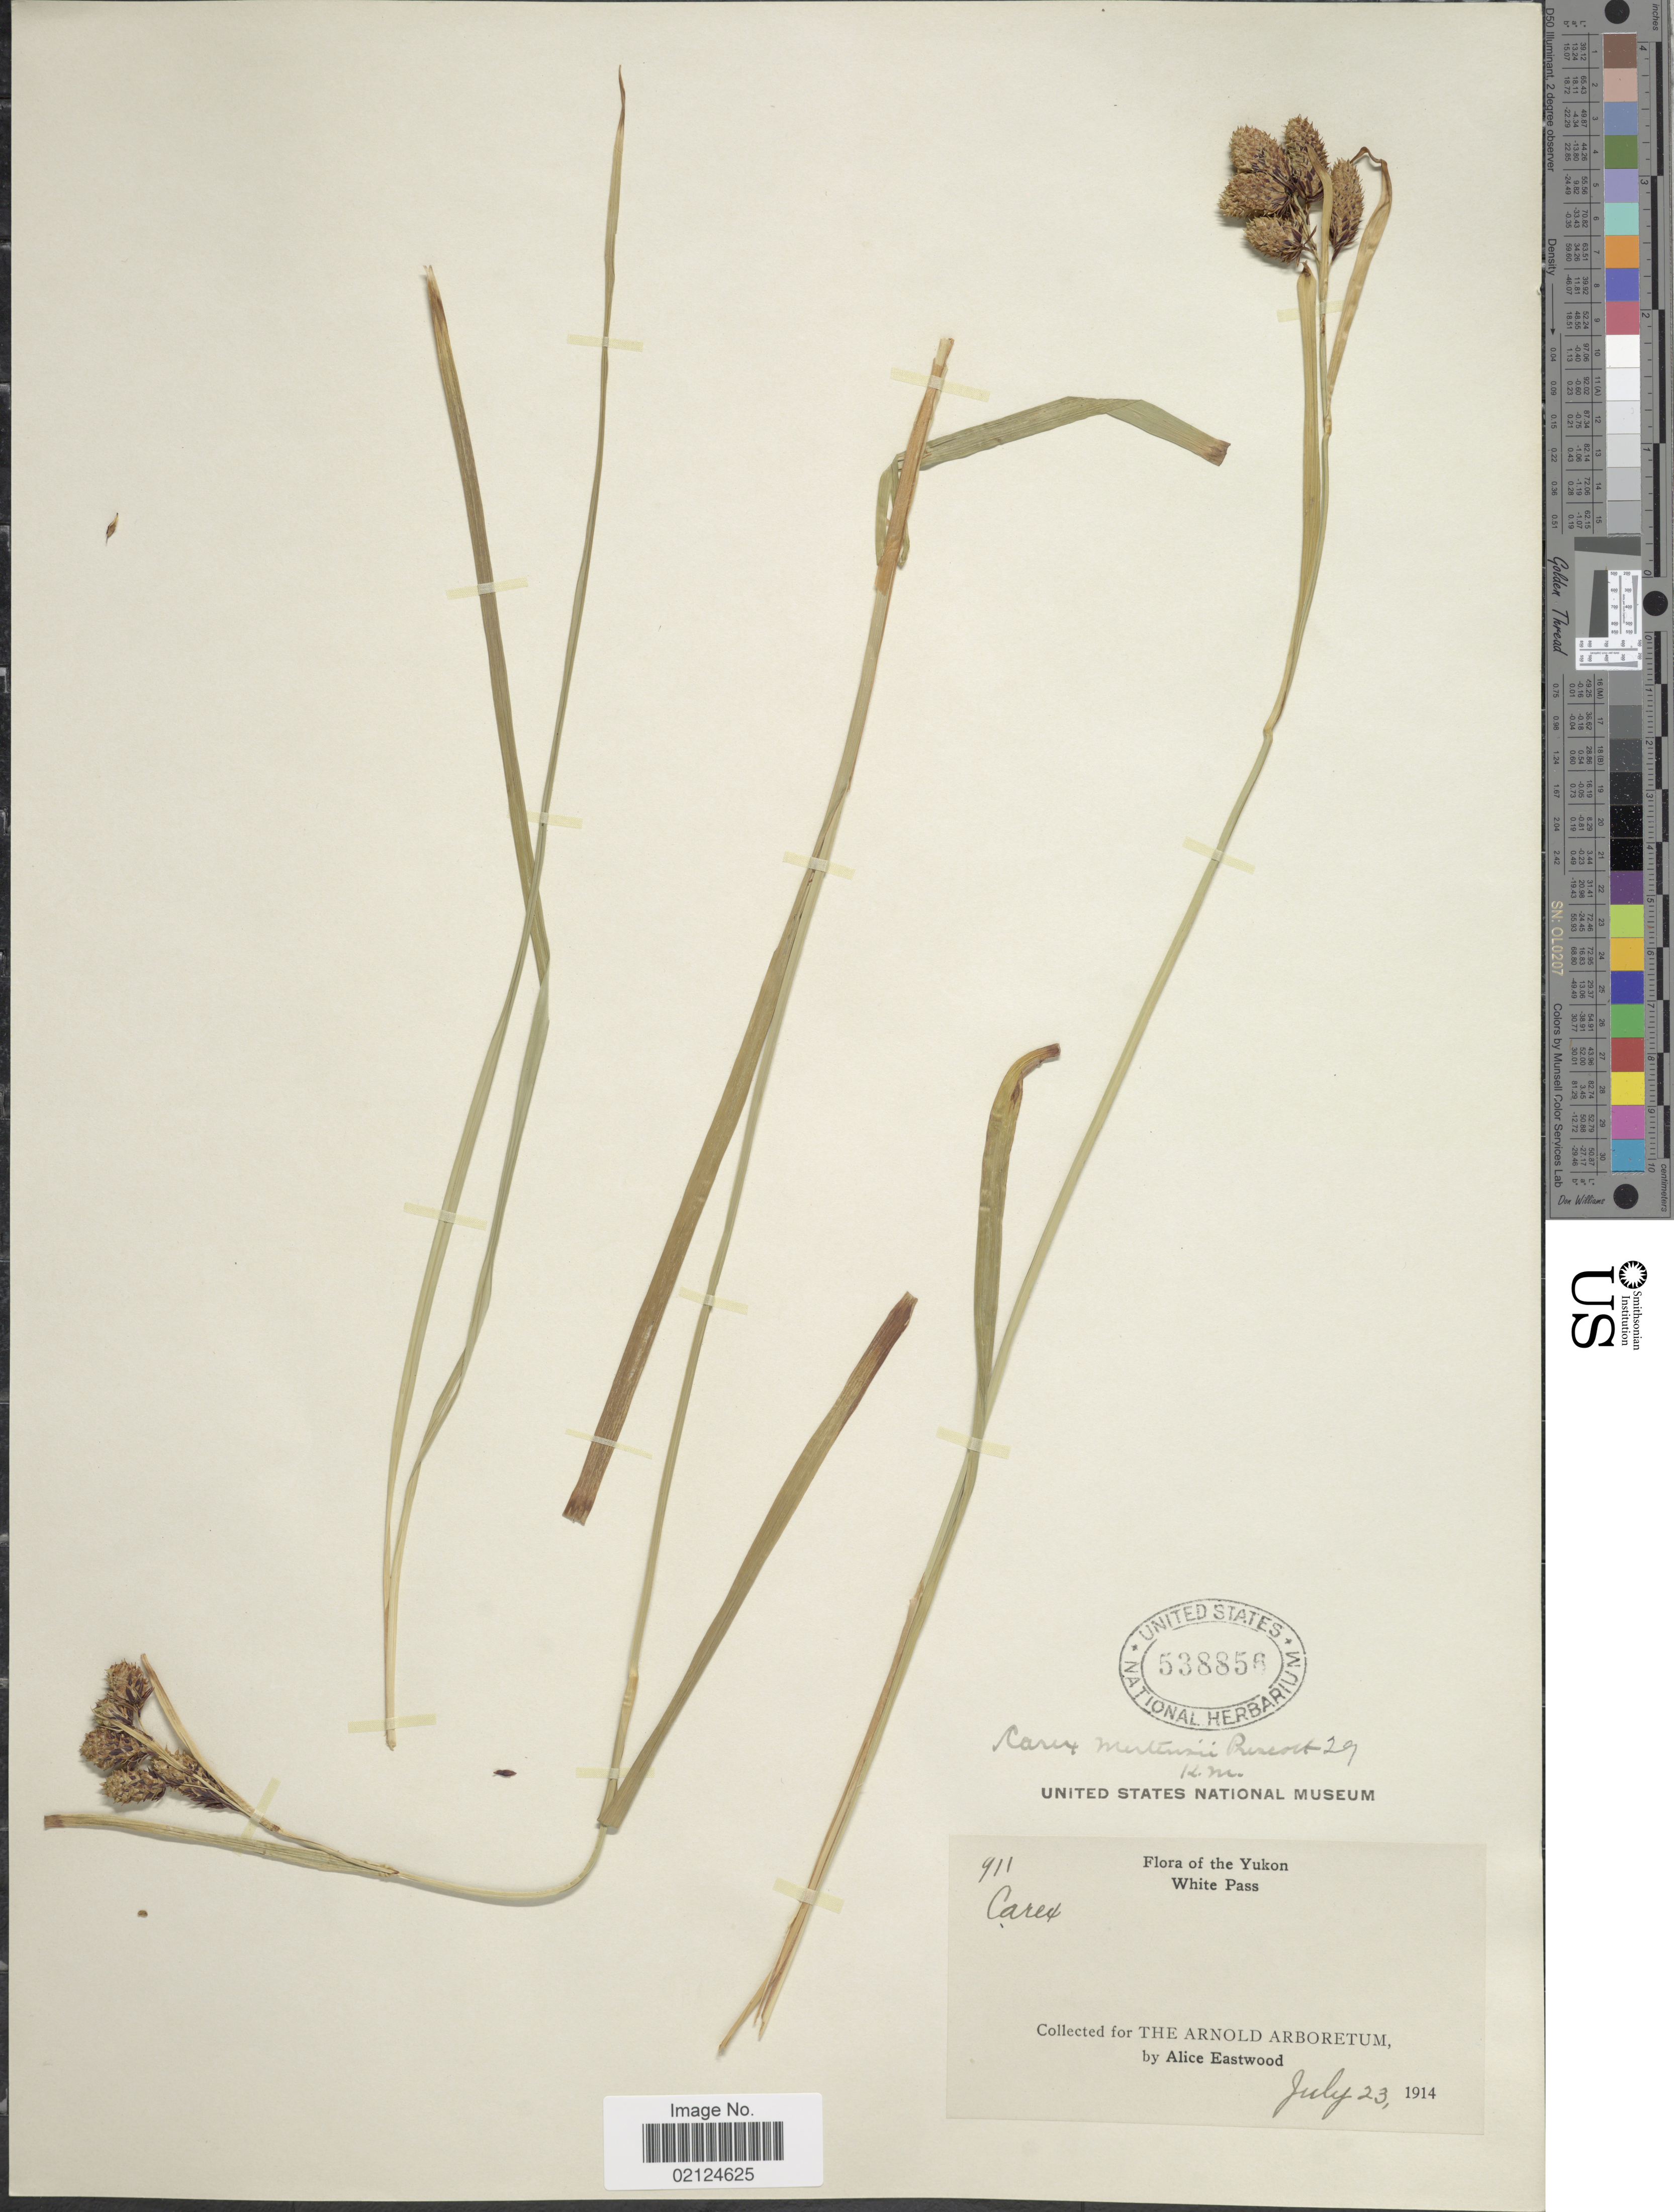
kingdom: Plantae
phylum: Tracheophyta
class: Liliopsida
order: Poales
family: Cyperaceae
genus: Carex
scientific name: Carex mertensii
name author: J.D. Prescott ex Bong.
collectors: A. Eastwood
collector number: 911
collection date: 1914-07-23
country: Canada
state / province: Yukon Territory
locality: White Pass,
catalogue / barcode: US 538856